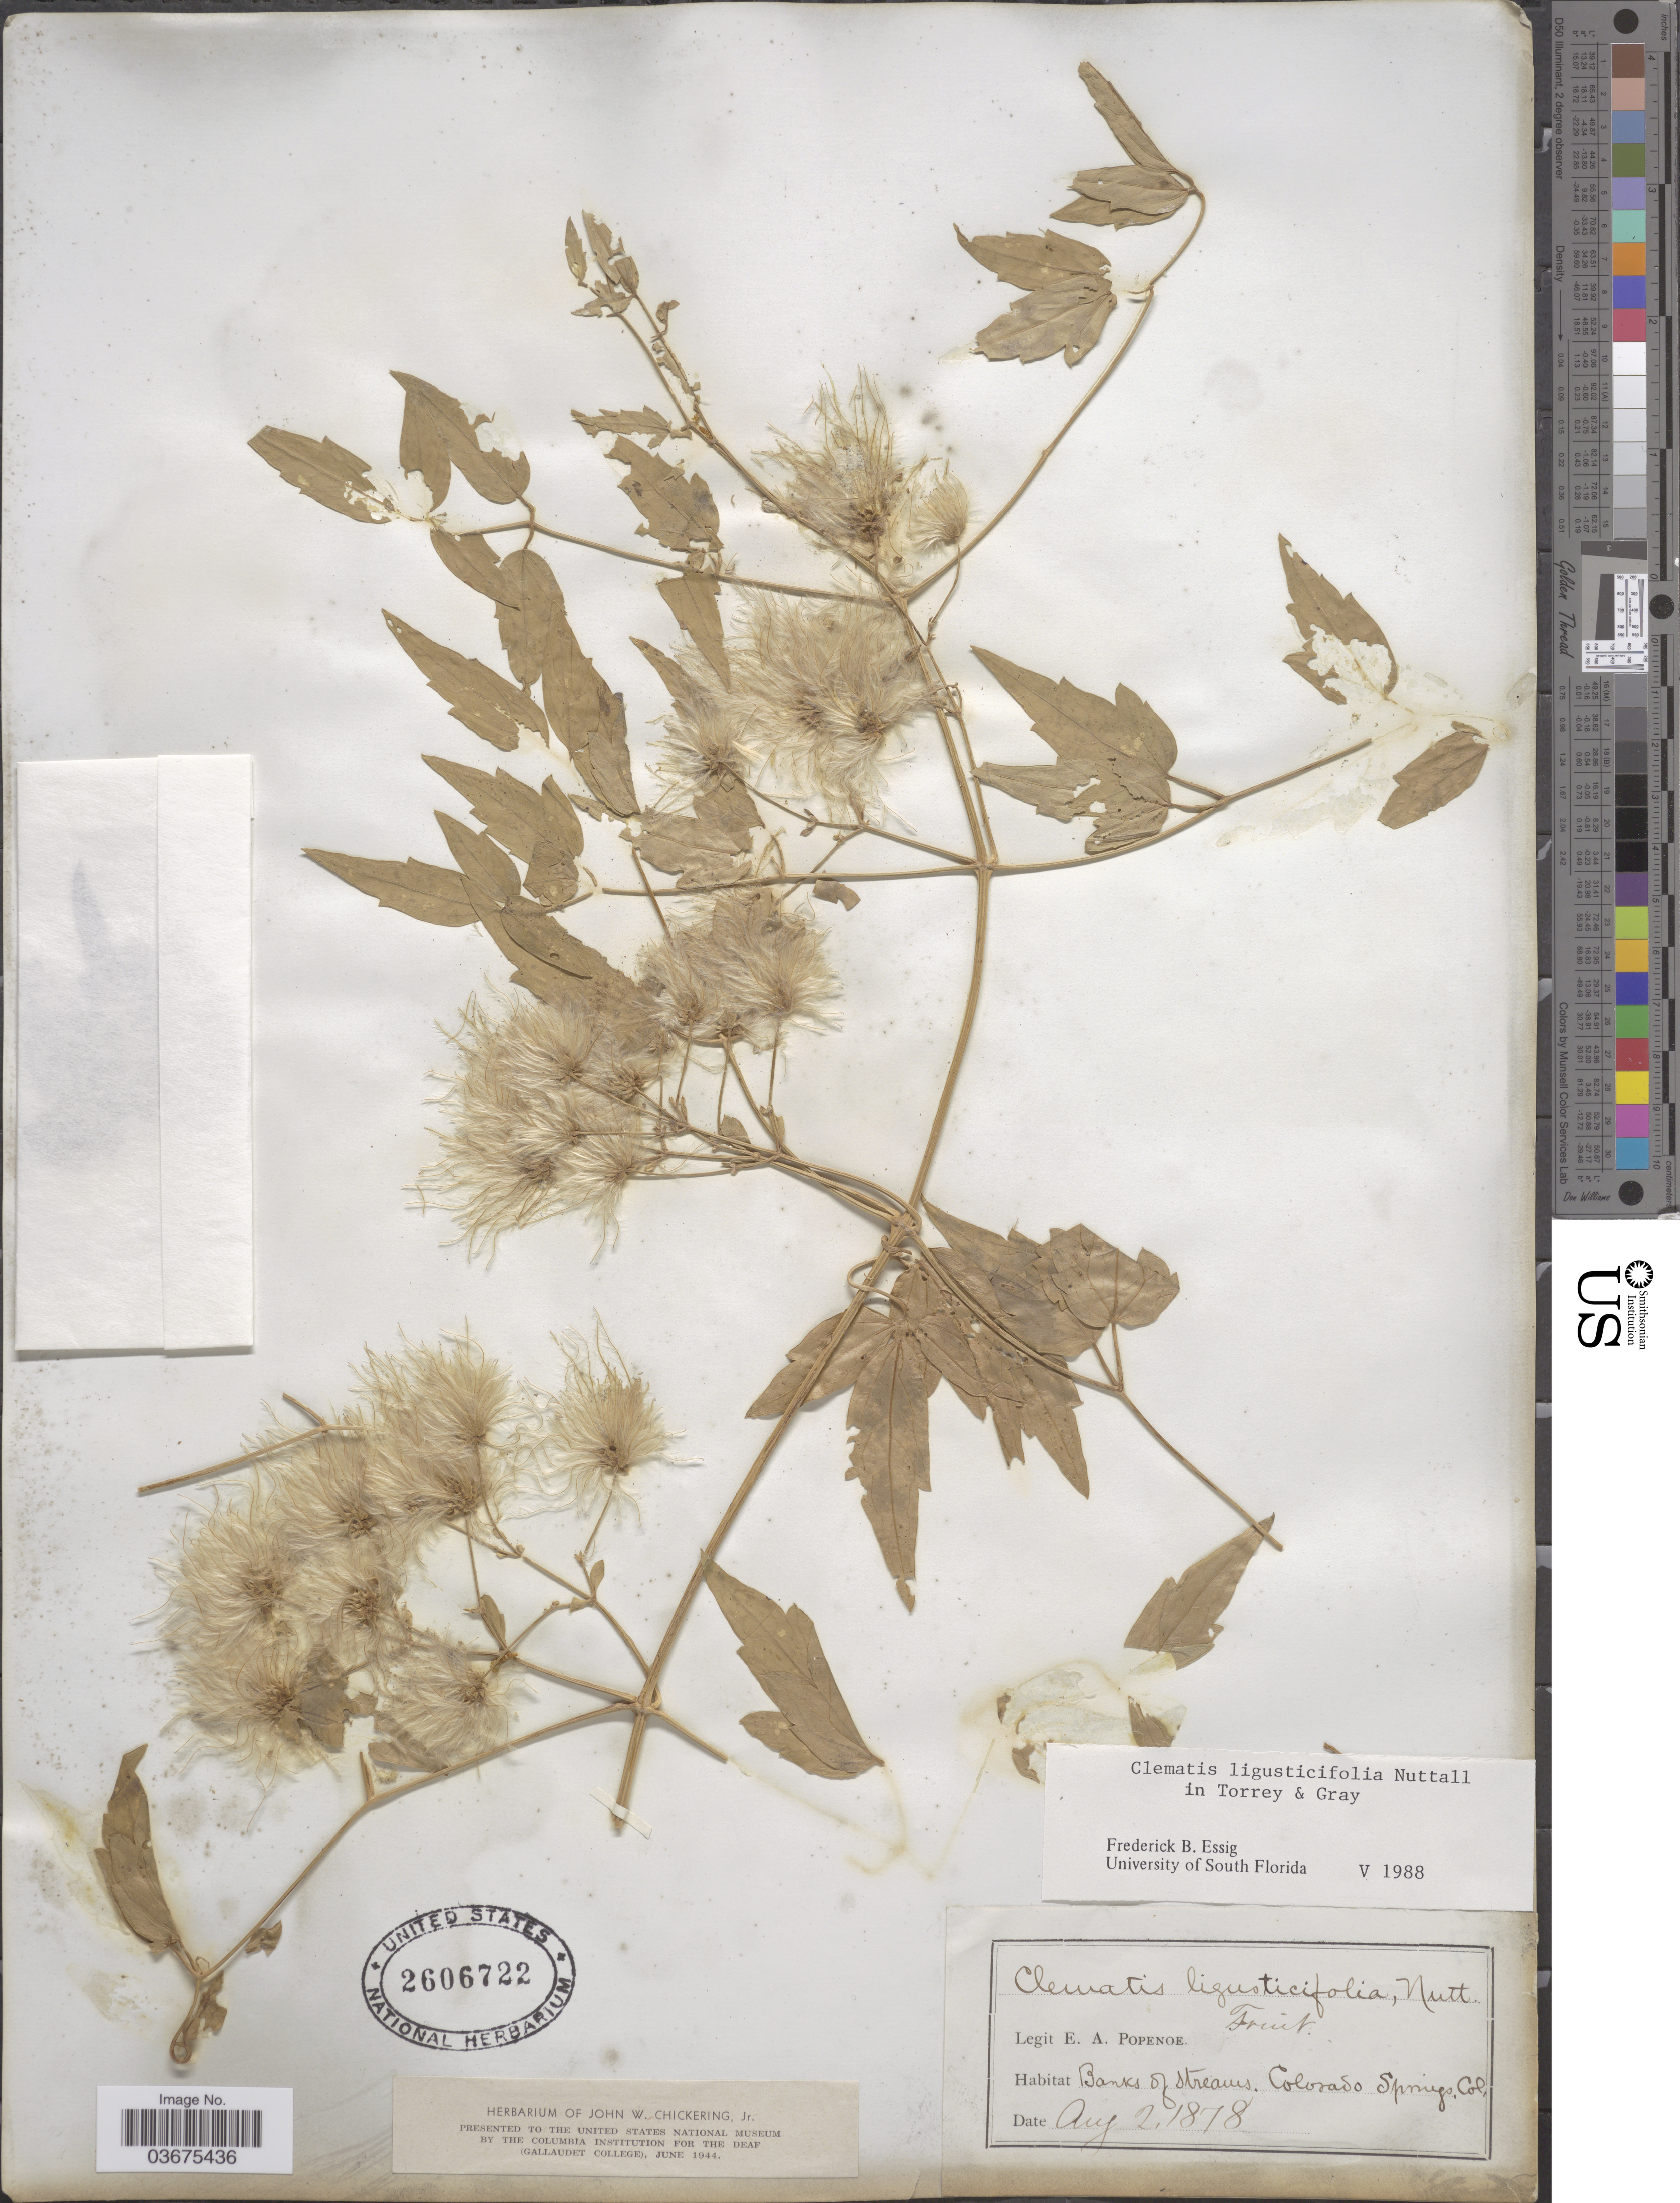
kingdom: Plantae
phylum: Tracheophyta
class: Magnoliopsida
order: Ranunculales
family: Ranunculaceae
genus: Clematis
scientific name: Clematis ligusticifolia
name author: Nutt.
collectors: E. A. Popenoe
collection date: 1878-08-02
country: United States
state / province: Colorado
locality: Banks of streams. Colorado Springs.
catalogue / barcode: US 2606722